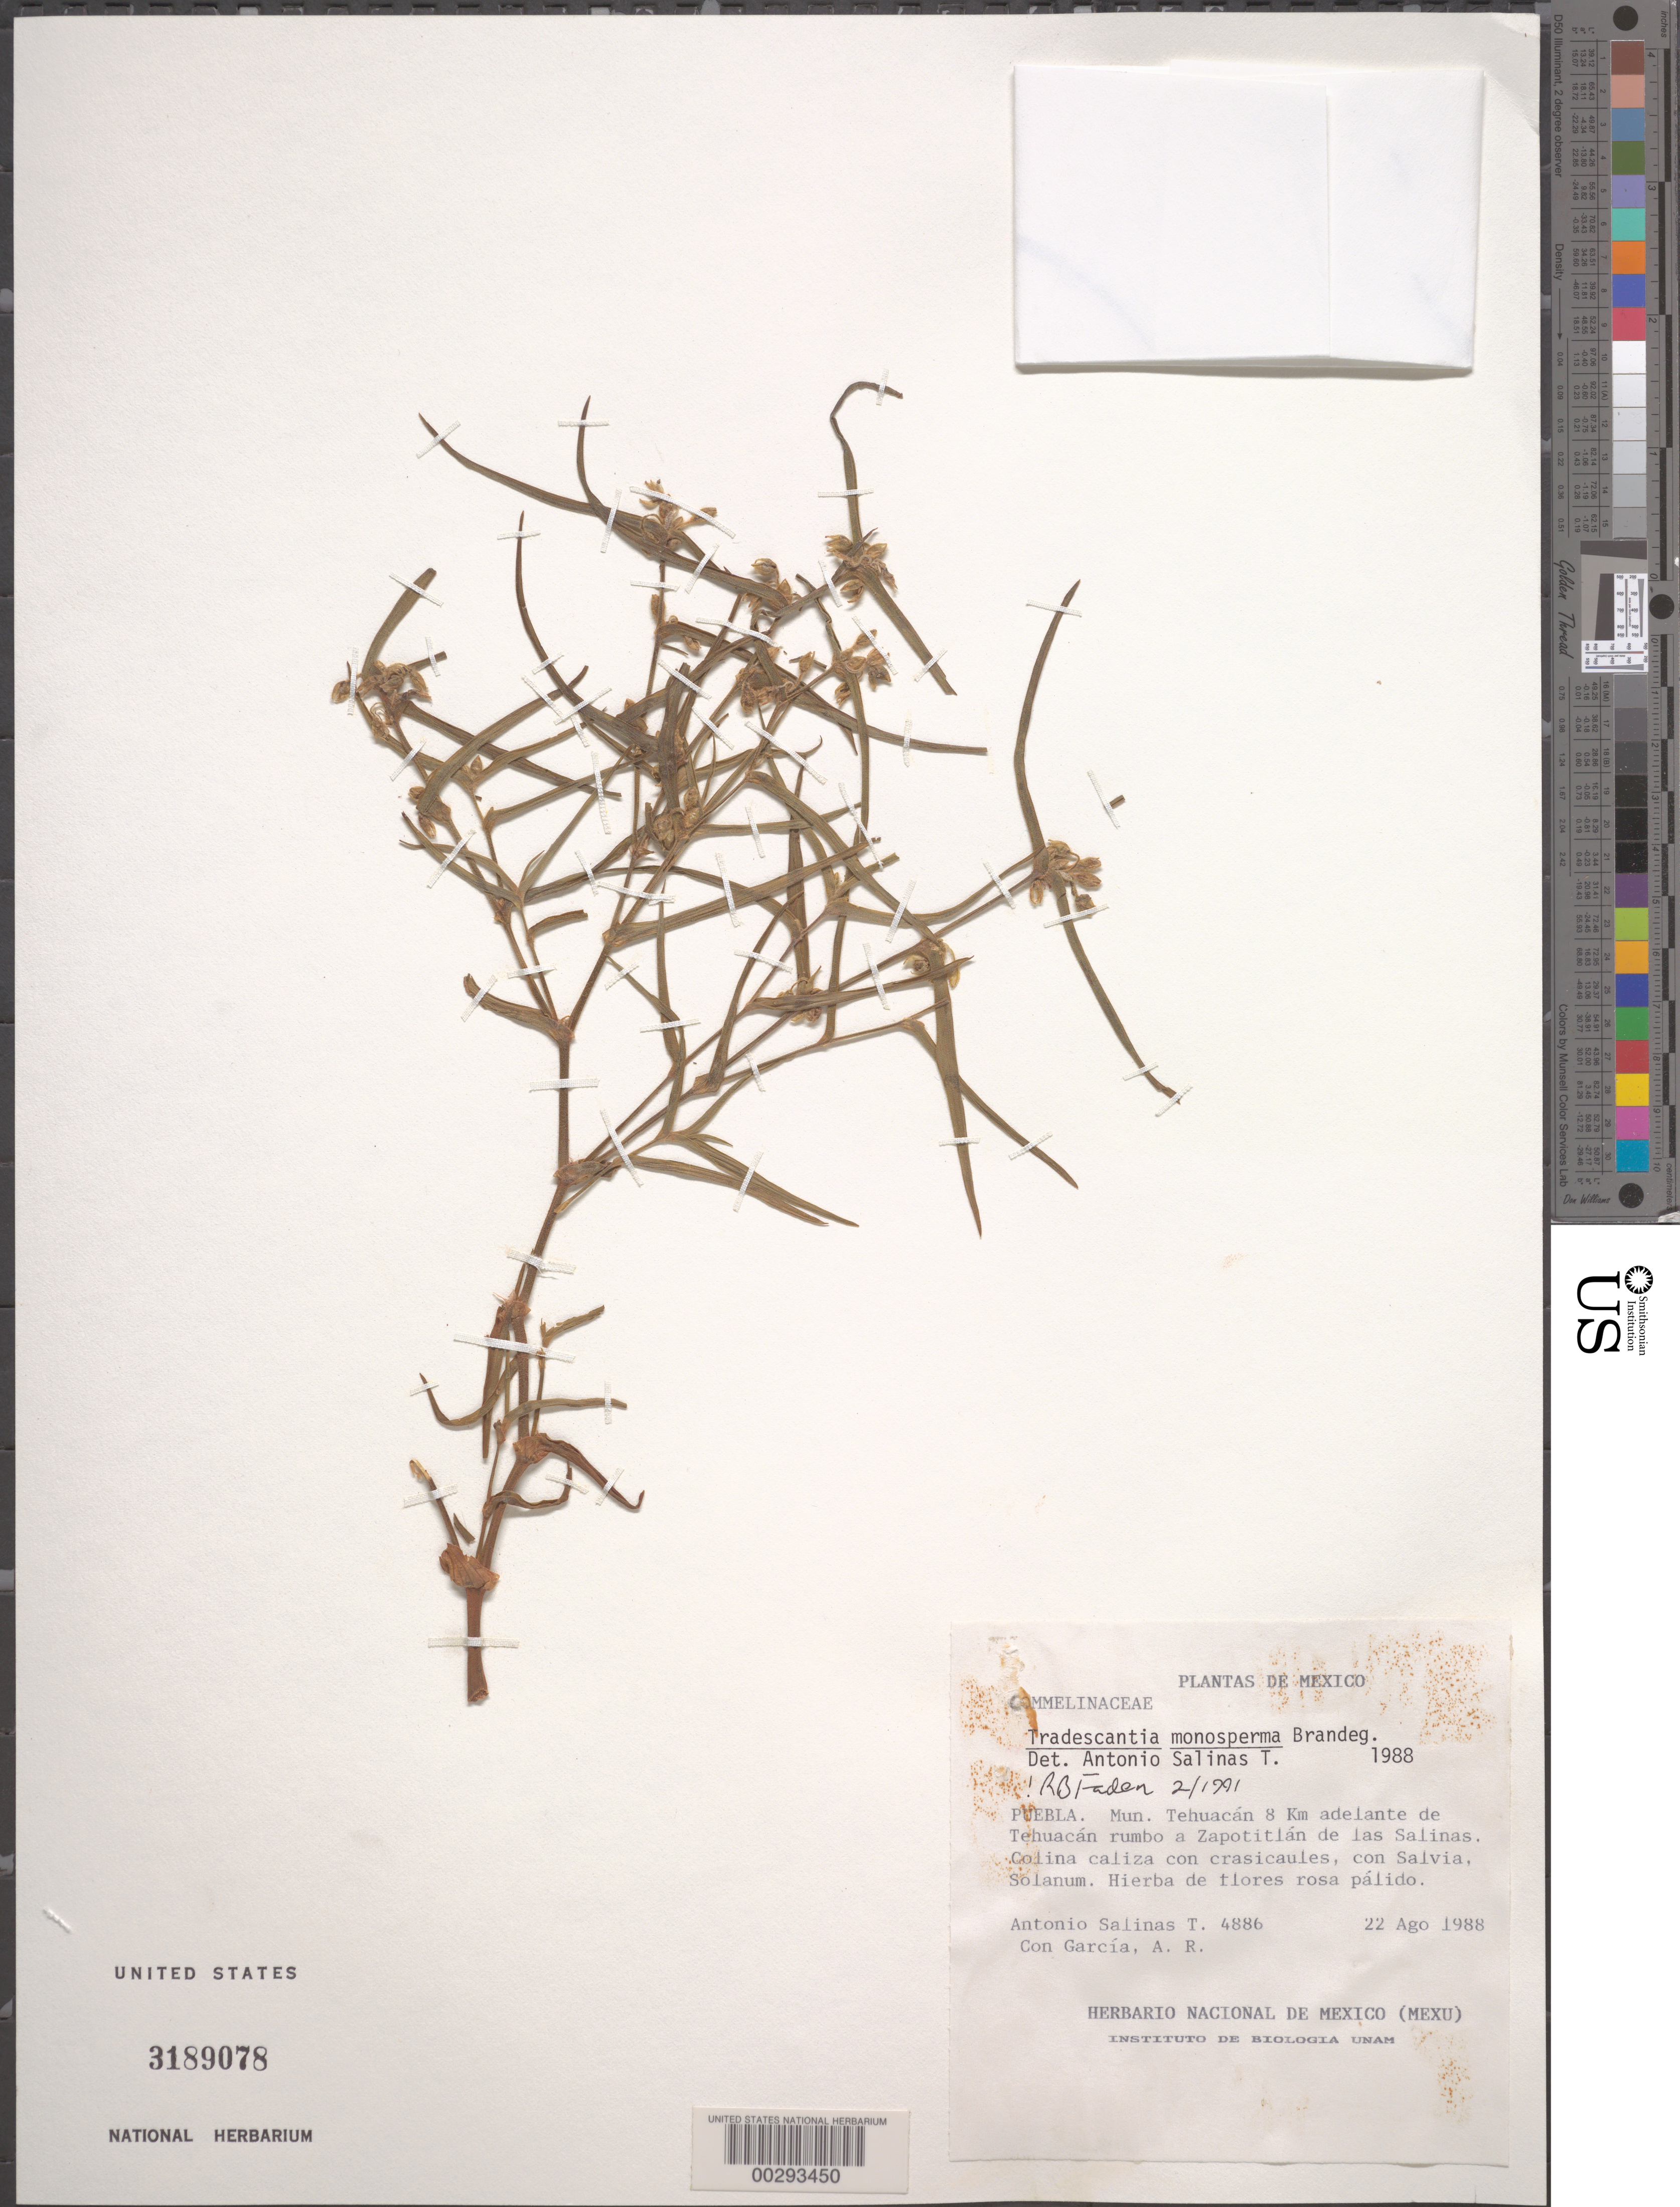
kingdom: Plantae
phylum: Tracheophyta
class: Liliopsida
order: Commelinales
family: Commelinaceae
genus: Tradescantia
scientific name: Tradescantia monosperma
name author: Brandegee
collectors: A. Salinas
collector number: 4886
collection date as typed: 22 Aug 1988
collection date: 1988-08-22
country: Mexico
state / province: Puebla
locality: Tehuacan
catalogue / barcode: US 32189078